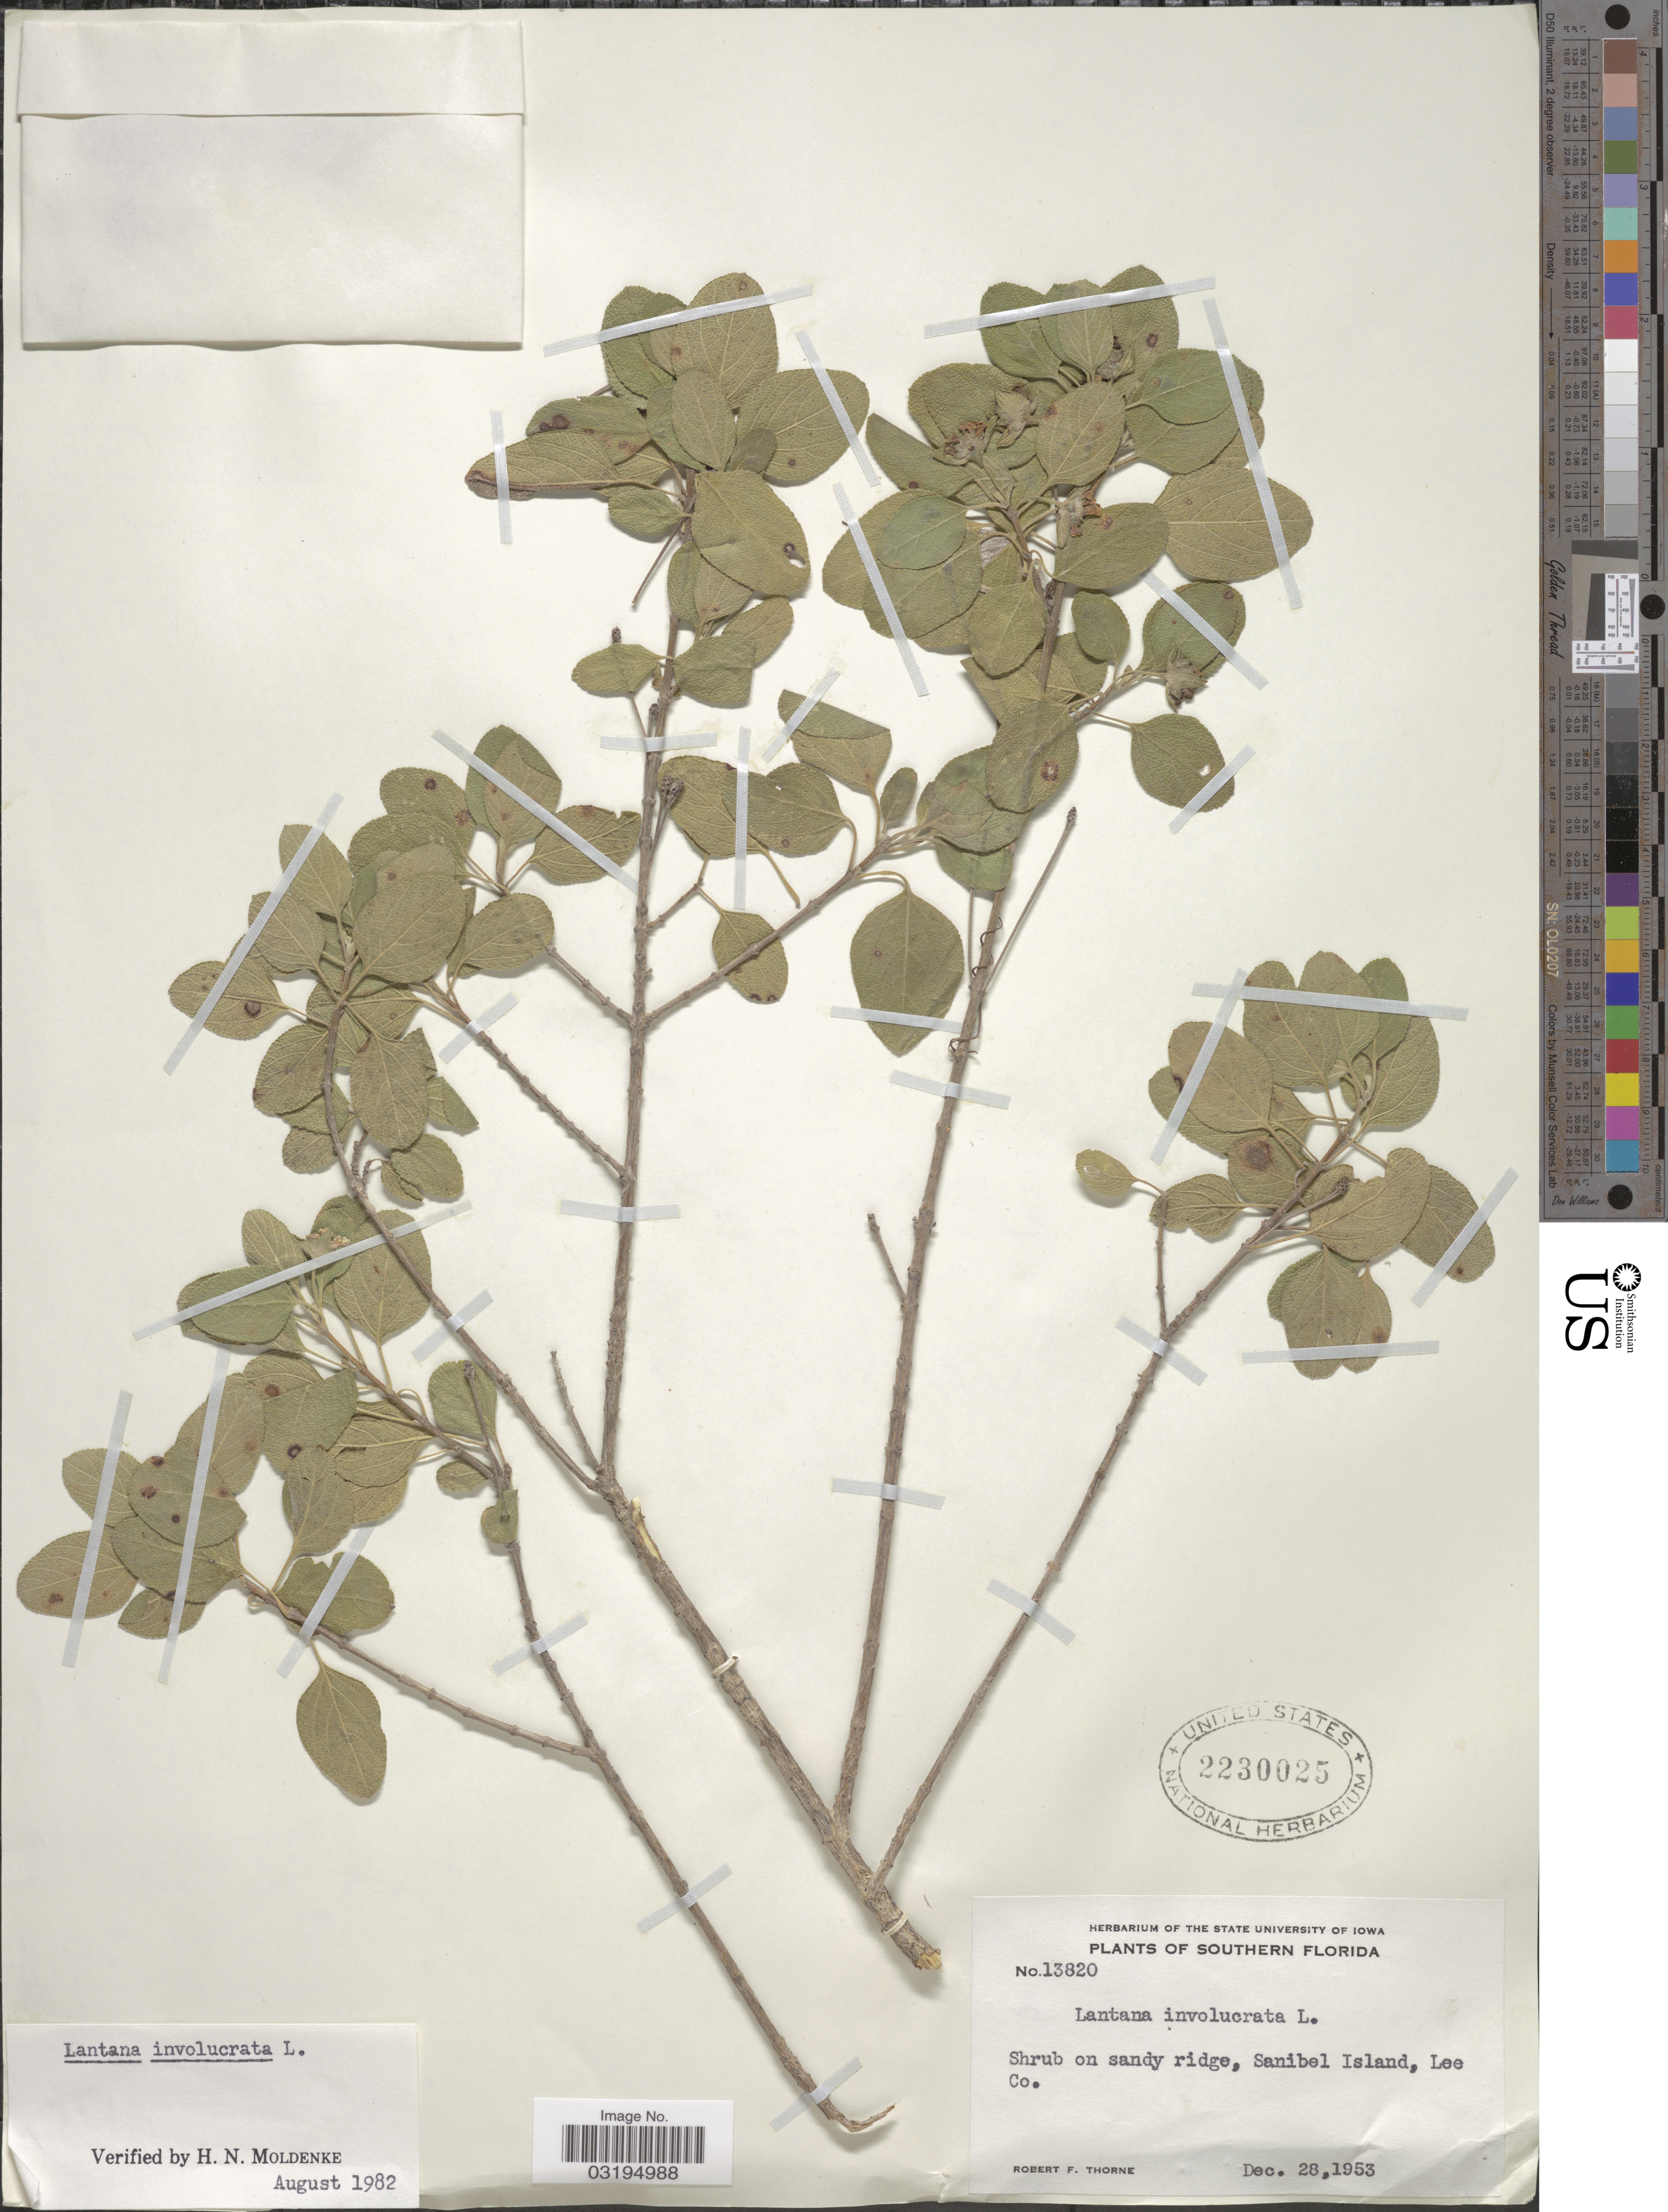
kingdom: Plantae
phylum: Tracheophyta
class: Magnoliopsida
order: Lamiales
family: Verbenaceae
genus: Lantana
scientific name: Lantana involucrata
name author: L.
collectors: R. F. Thorne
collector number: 13820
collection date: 1953-12-28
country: United States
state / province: Florida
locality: Southern Florida, Shrub on sandy ridge, Sanibel Island, Lee Co.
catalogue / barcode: US 2230025